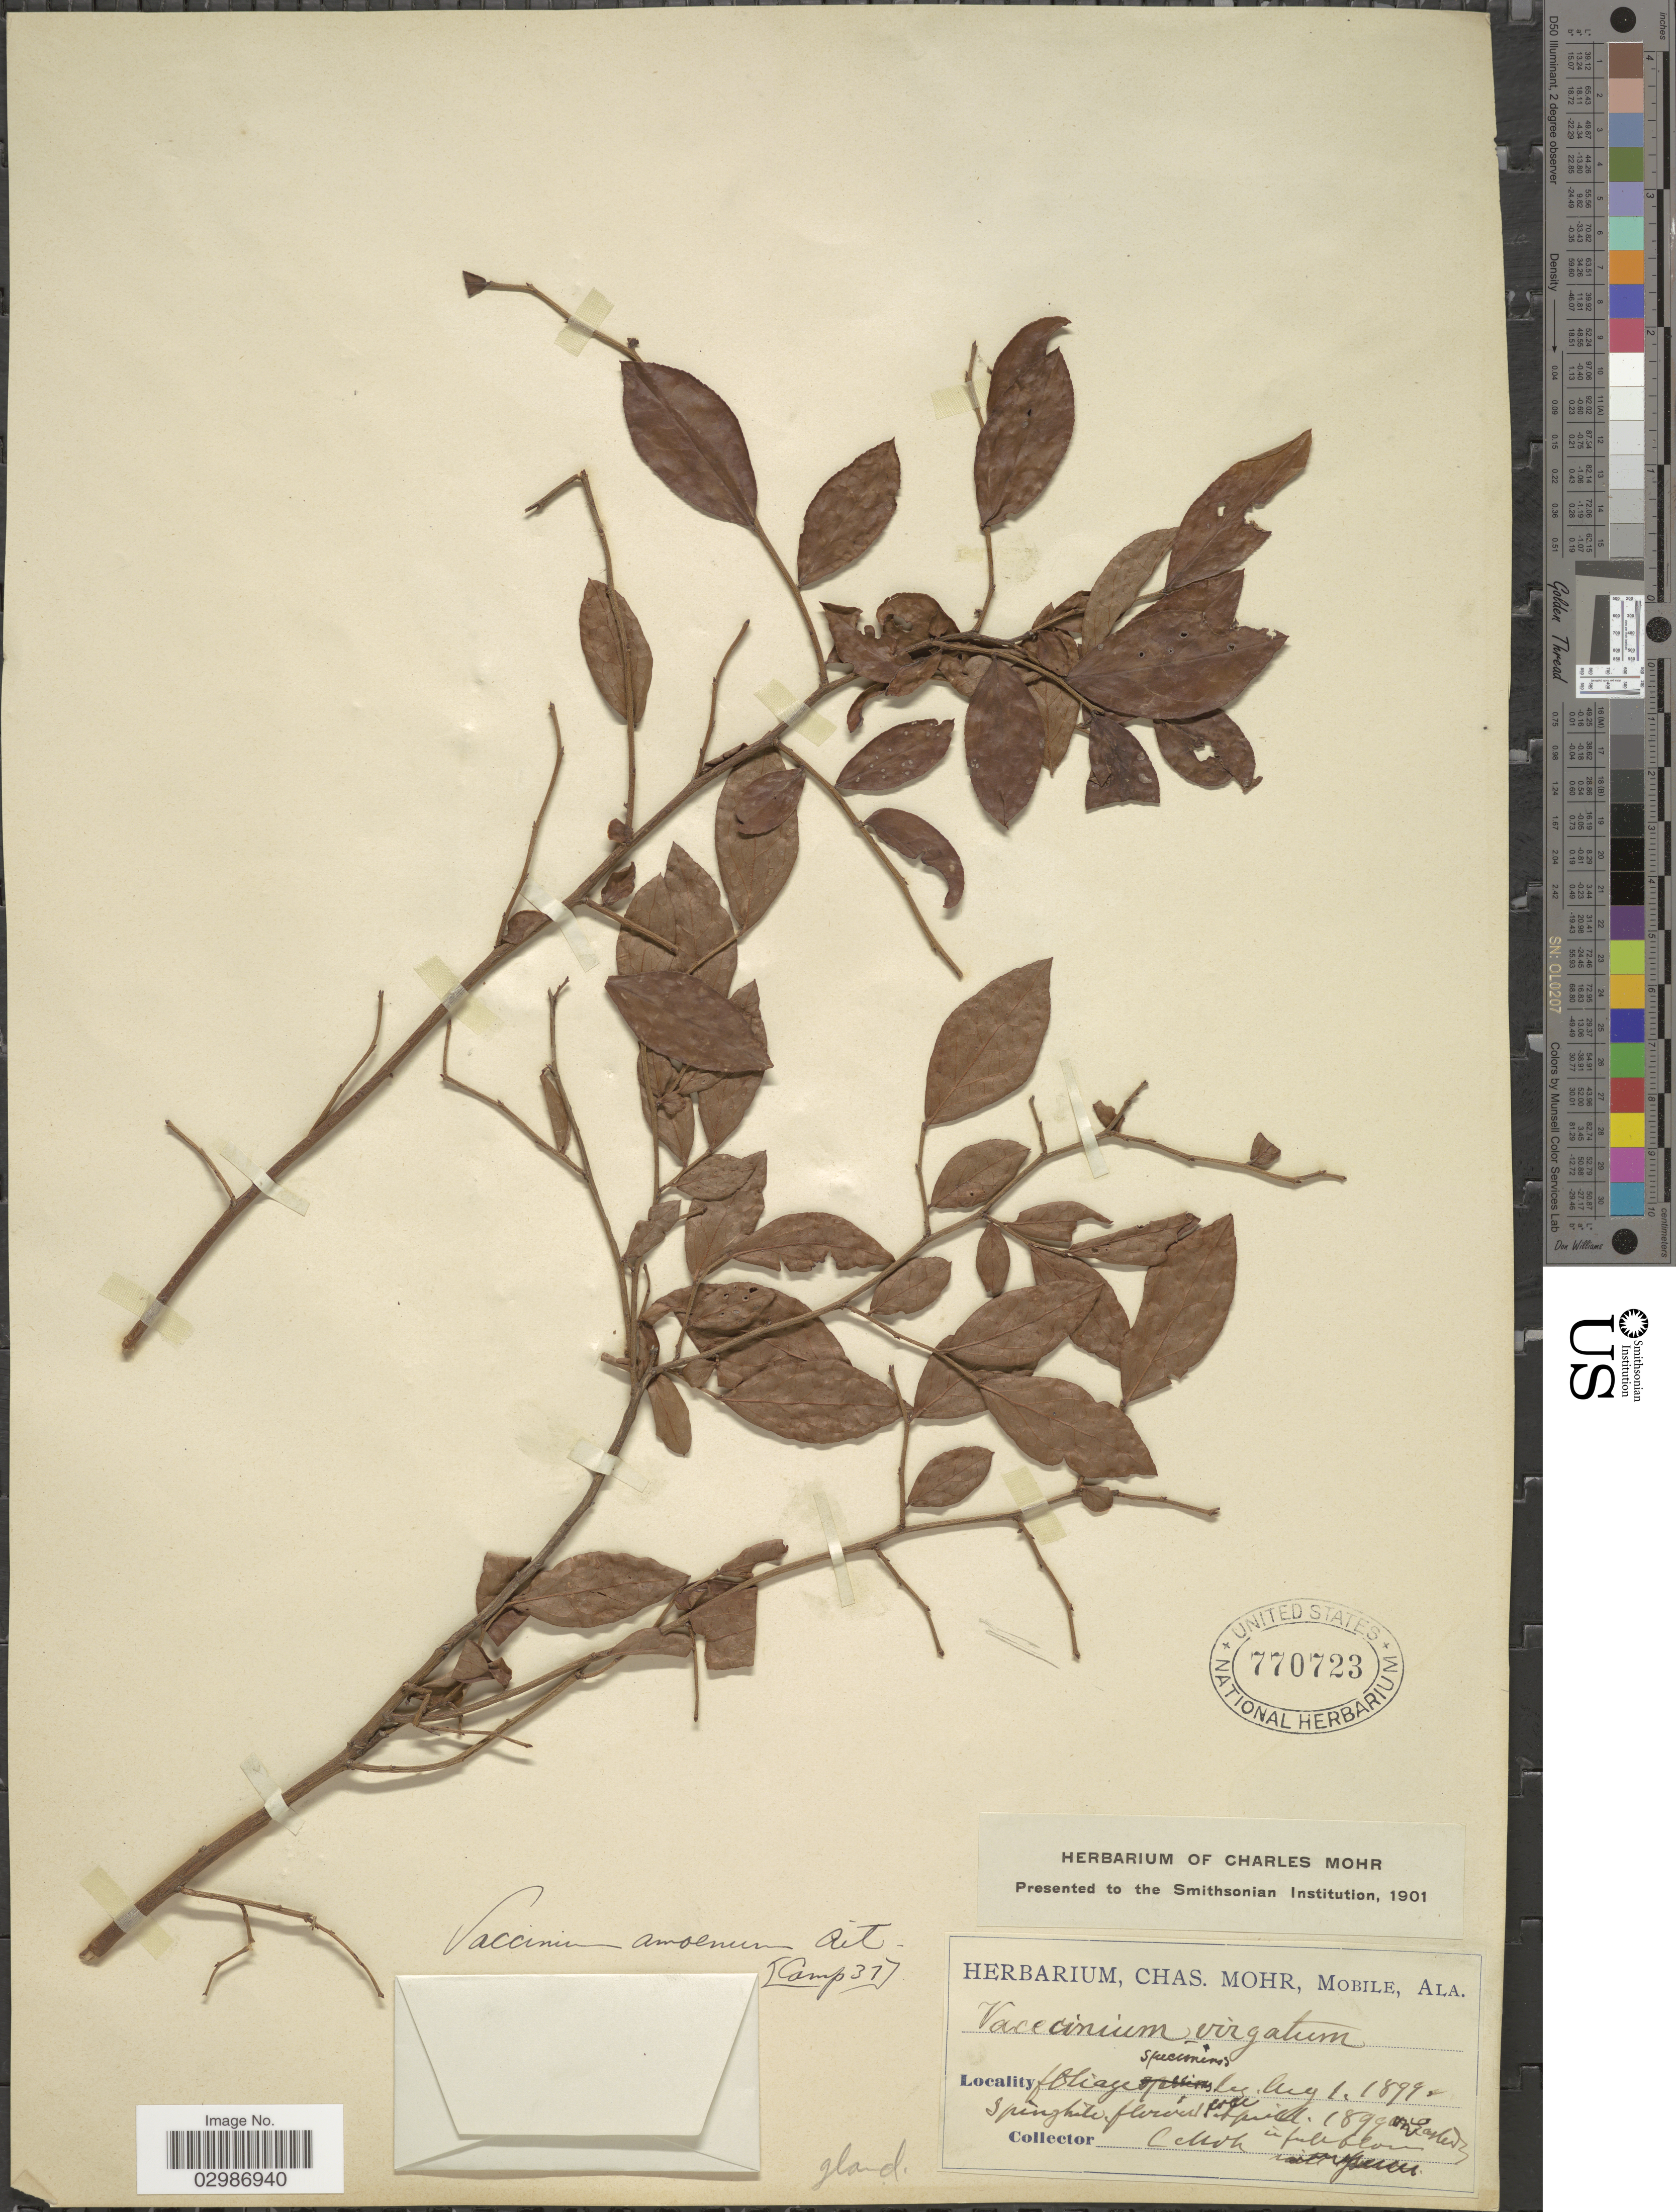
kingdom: Plantae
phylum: Tracheophyta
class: Magnoliopsida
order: Ericales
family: Ericaceae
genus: Vaccinium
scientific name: Vaccinium amoenum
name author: Aiton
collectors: C. T. Mohr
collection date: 1899-08-01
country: United States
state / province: Alabama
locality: Springhill.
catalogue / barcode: US 770723